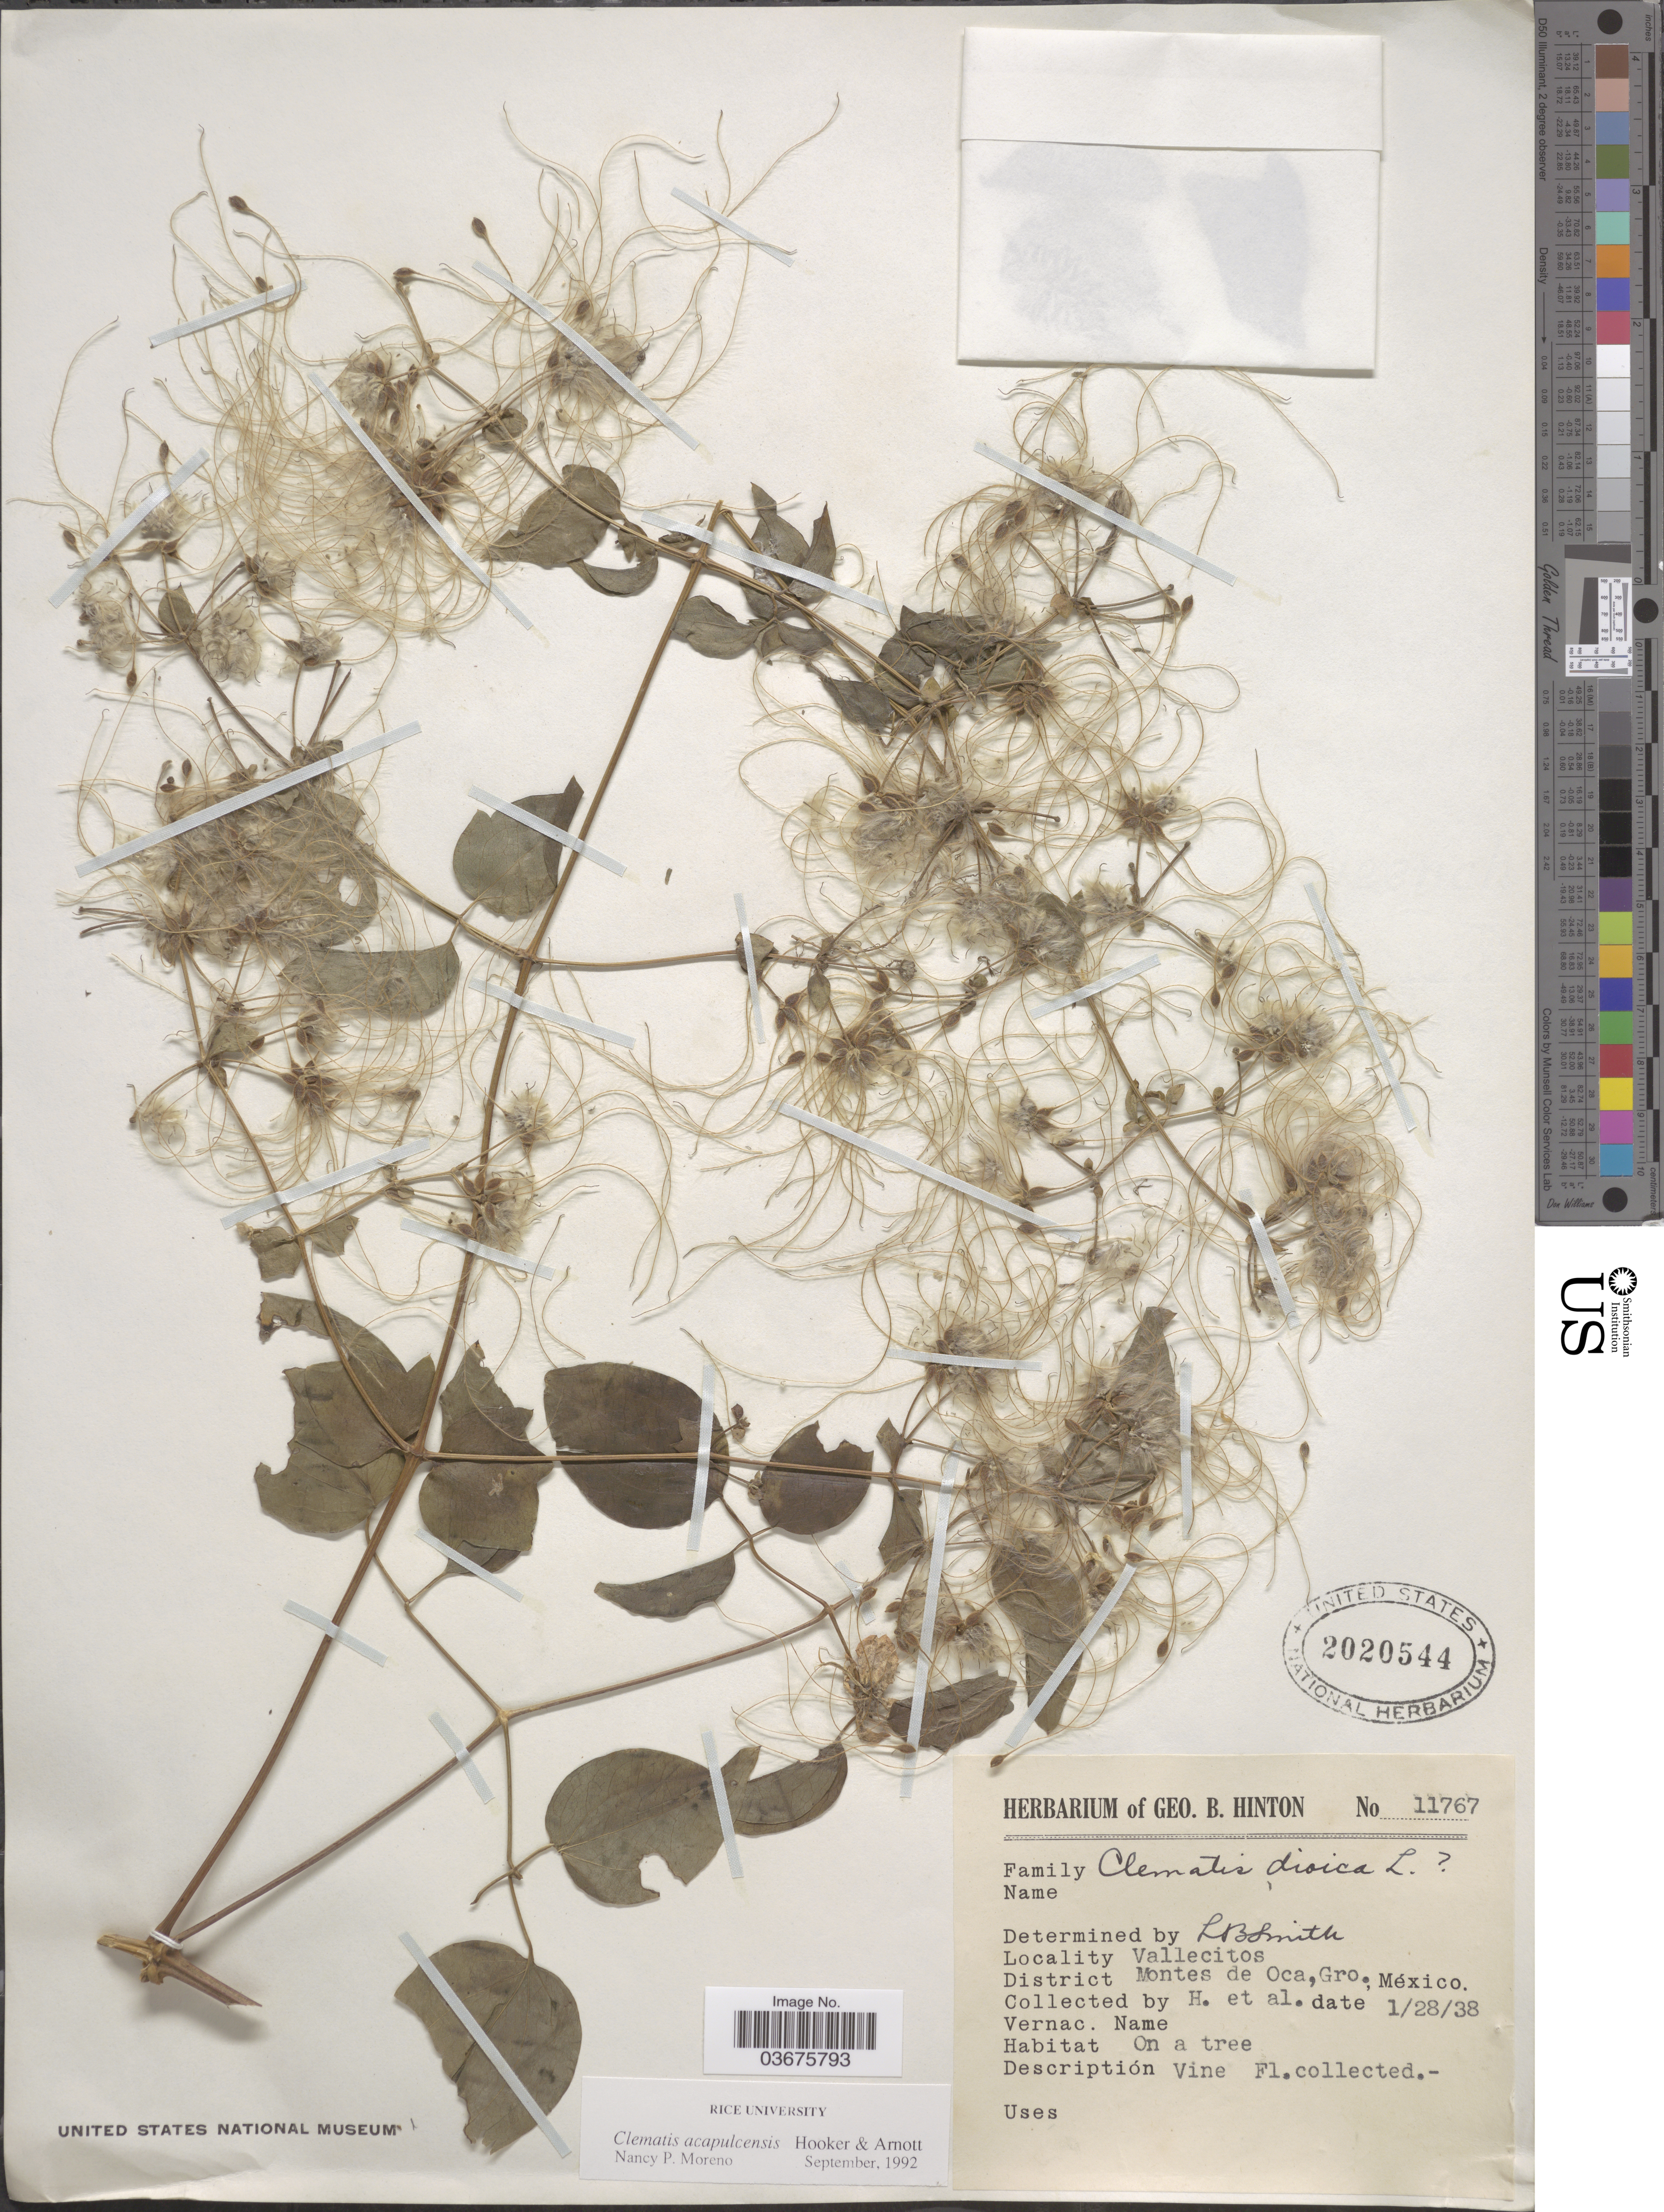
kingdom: Plantae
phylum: Tracheophyta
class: Magnoliopsida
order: Ranunculales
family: Ranunculaceae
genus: Clematis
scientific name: Clematis acapulcensis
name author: Hook. & Arn.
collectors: G. B. Hinton & et al.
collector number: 11767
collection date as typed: Transcribed d/m/y: 28/1/38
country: Mexico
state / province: Guerrero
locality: Vallecitos. District Montes de Oca.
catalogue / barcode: US 2020544